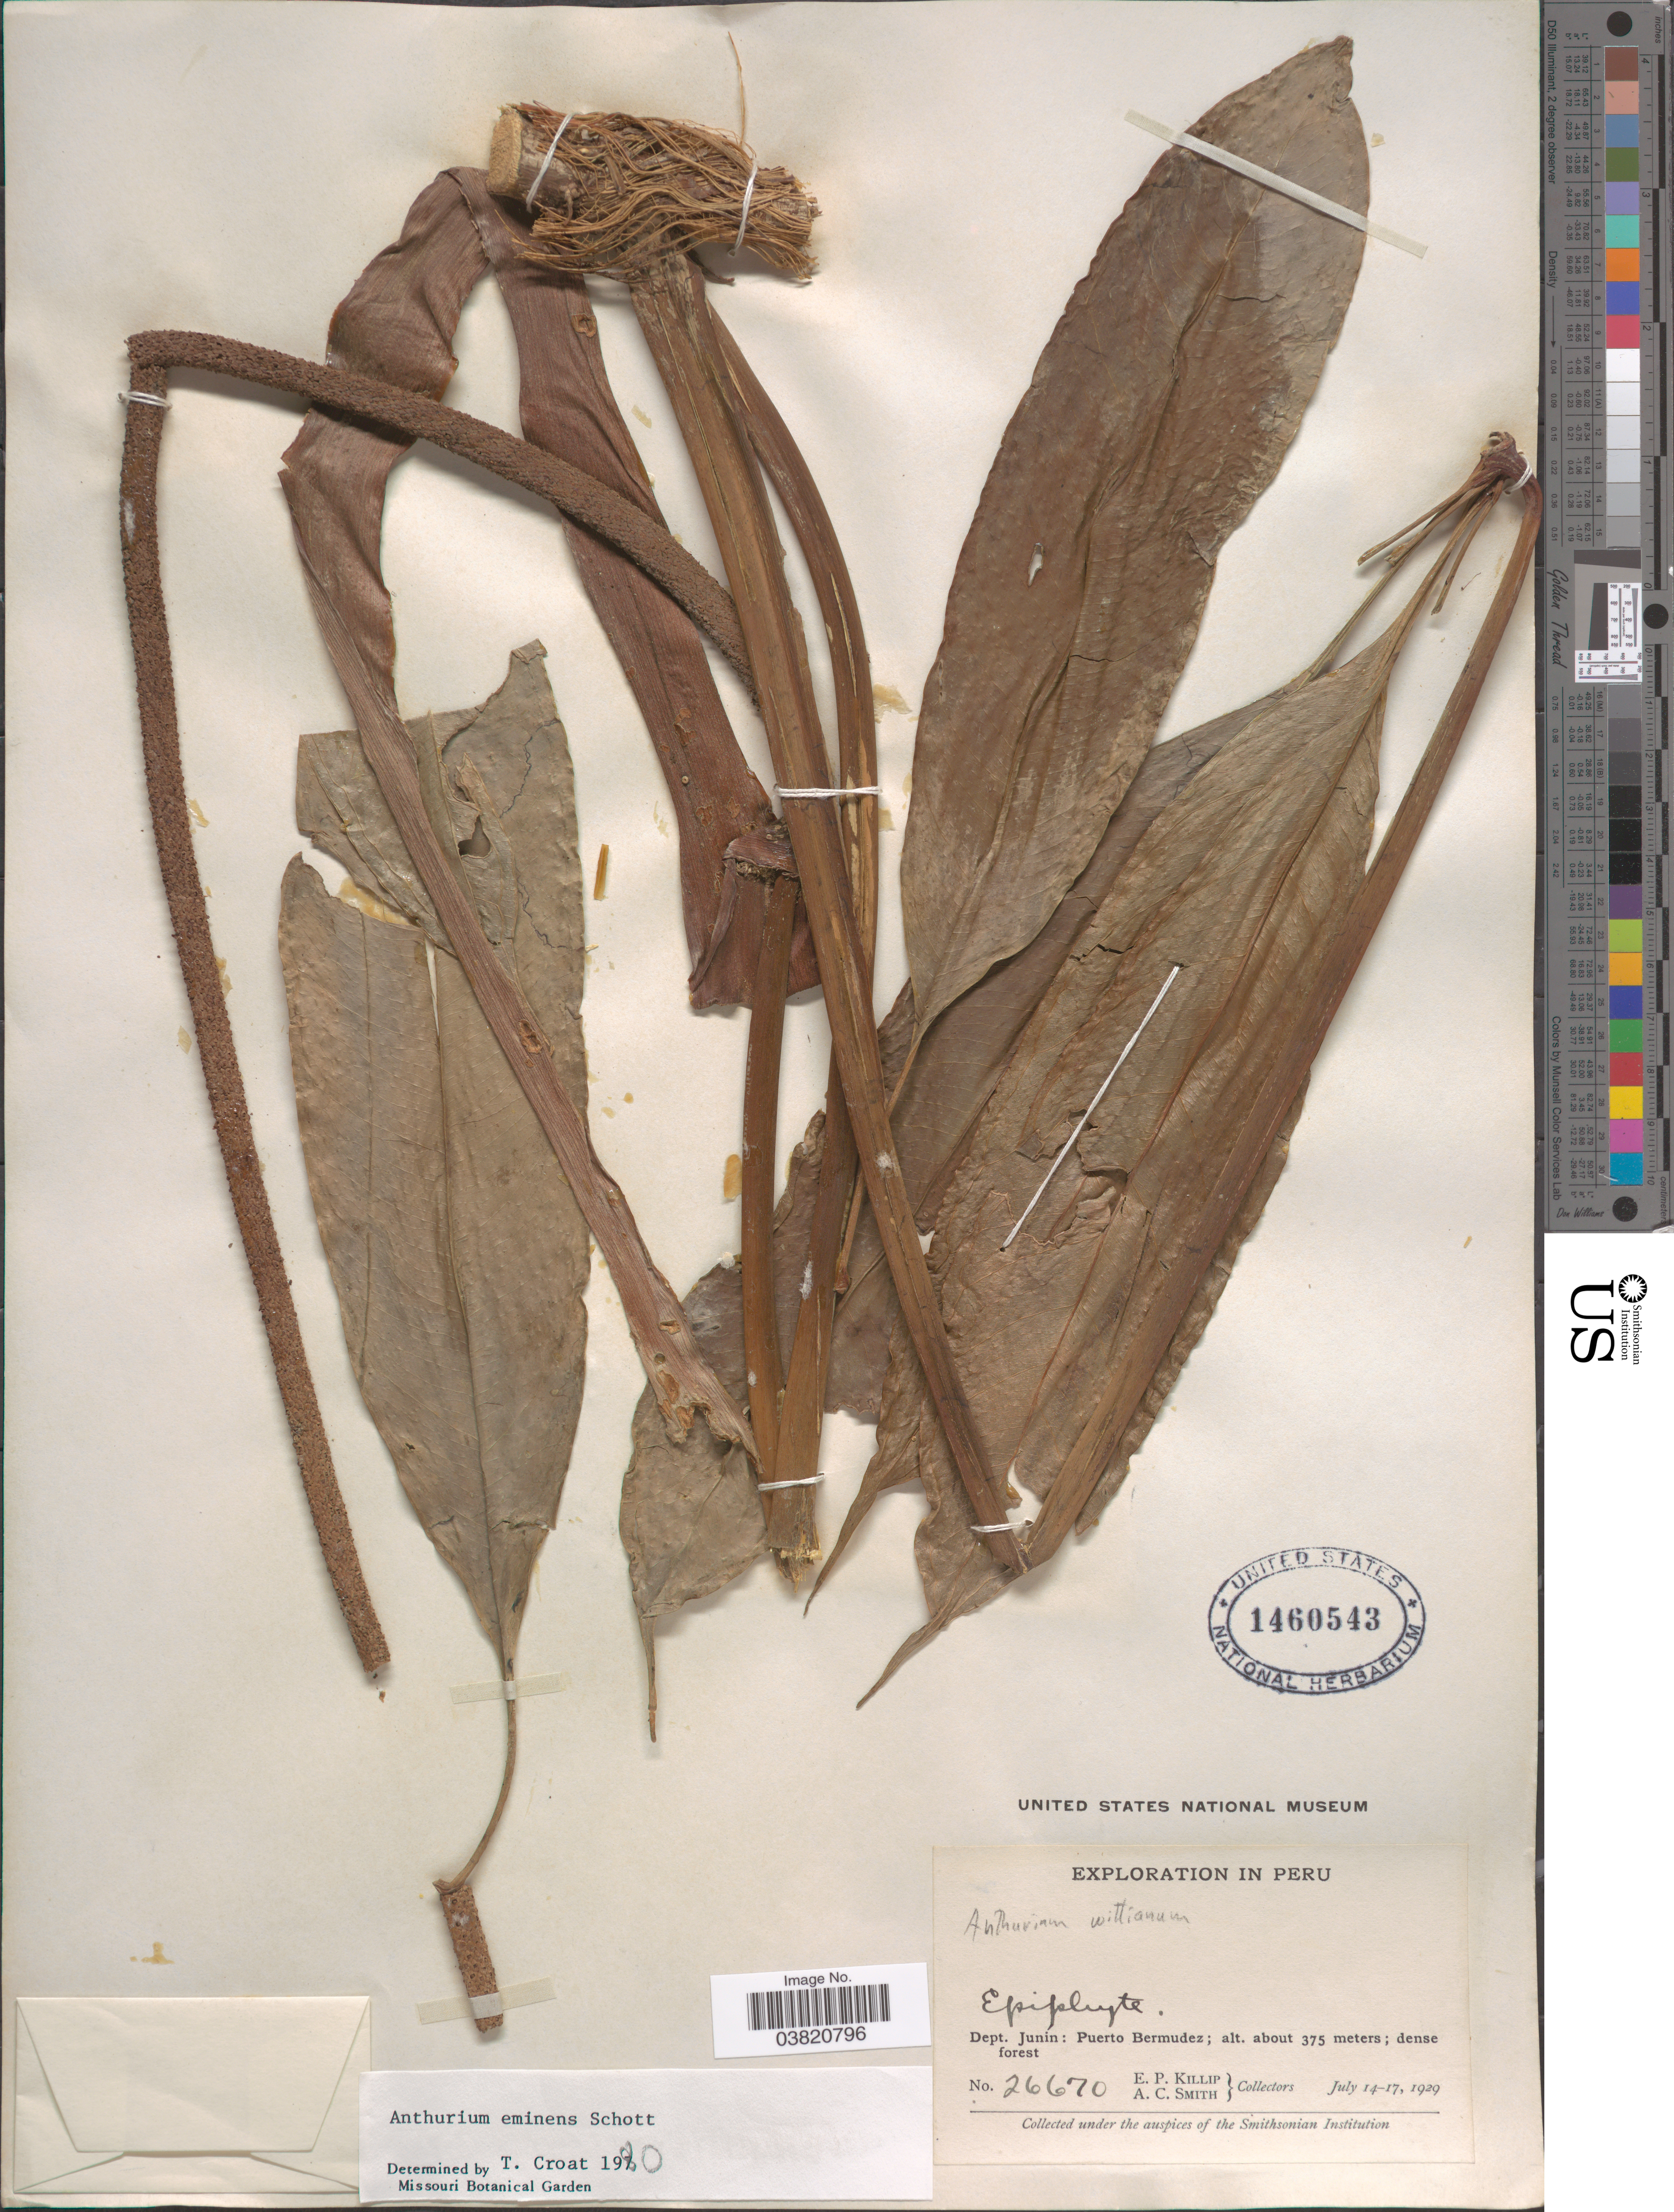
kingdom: Plantae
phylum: Tracheophyta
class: Liliopsida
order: Alismatales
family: Araceae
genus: Anthurium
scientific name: Anthurium eminens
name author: Schott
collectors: E. P. Killip & A. C. Smith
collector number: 26670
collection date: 1929-07-14/1929-07-17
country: Peru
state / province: Junín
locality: Dept. Junín: Puerto Bermudez.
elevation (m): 375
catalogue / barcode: US 1460543